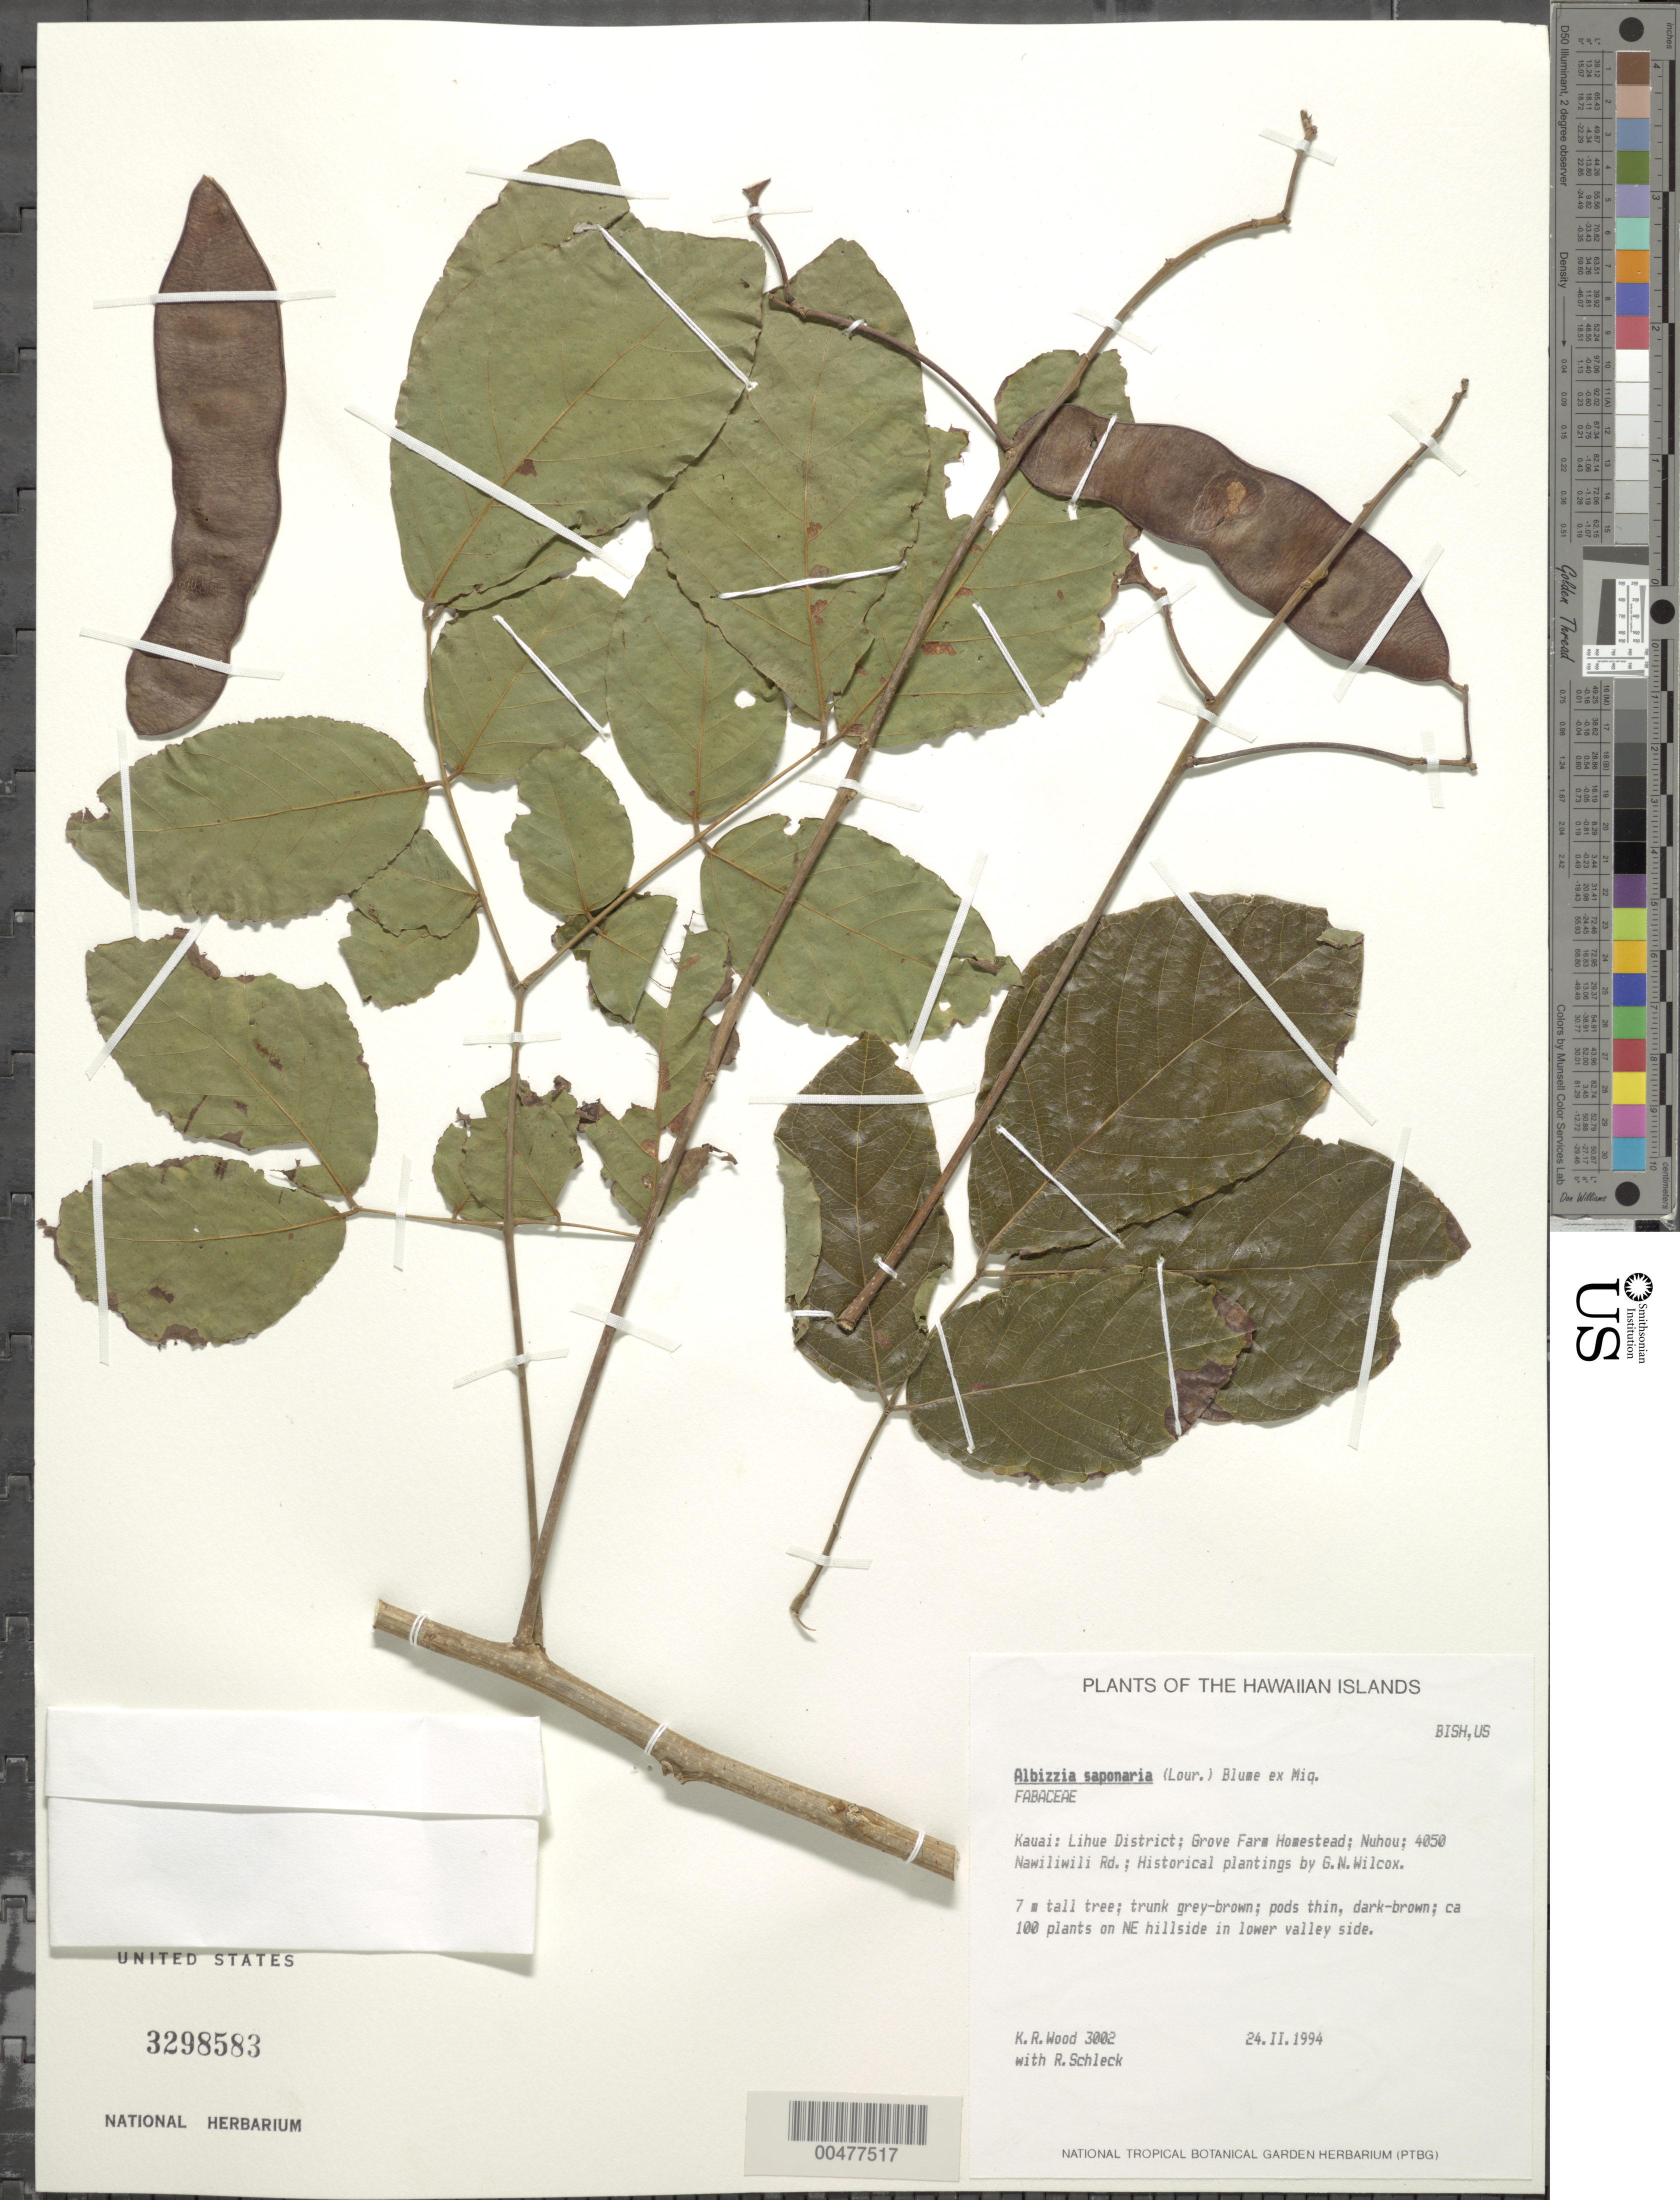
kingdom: Plantae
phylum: Tracheophyta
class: Magnoliopsida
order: Fabales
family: Fabaceae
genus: Albizia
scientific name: Albizia saponaria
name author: (Lour.) Blume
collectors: K. R. Wood & R. Schleck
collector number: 3002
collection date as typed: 24 Feb 1994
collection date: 1994-02-24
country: United States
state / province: Hawaii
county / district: Kauai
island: Kaua'i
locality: Lihue Dist., Grove Farm Homestead, Nuhou, 4050 Nawiliwili Rd.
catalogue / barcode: US 3298583